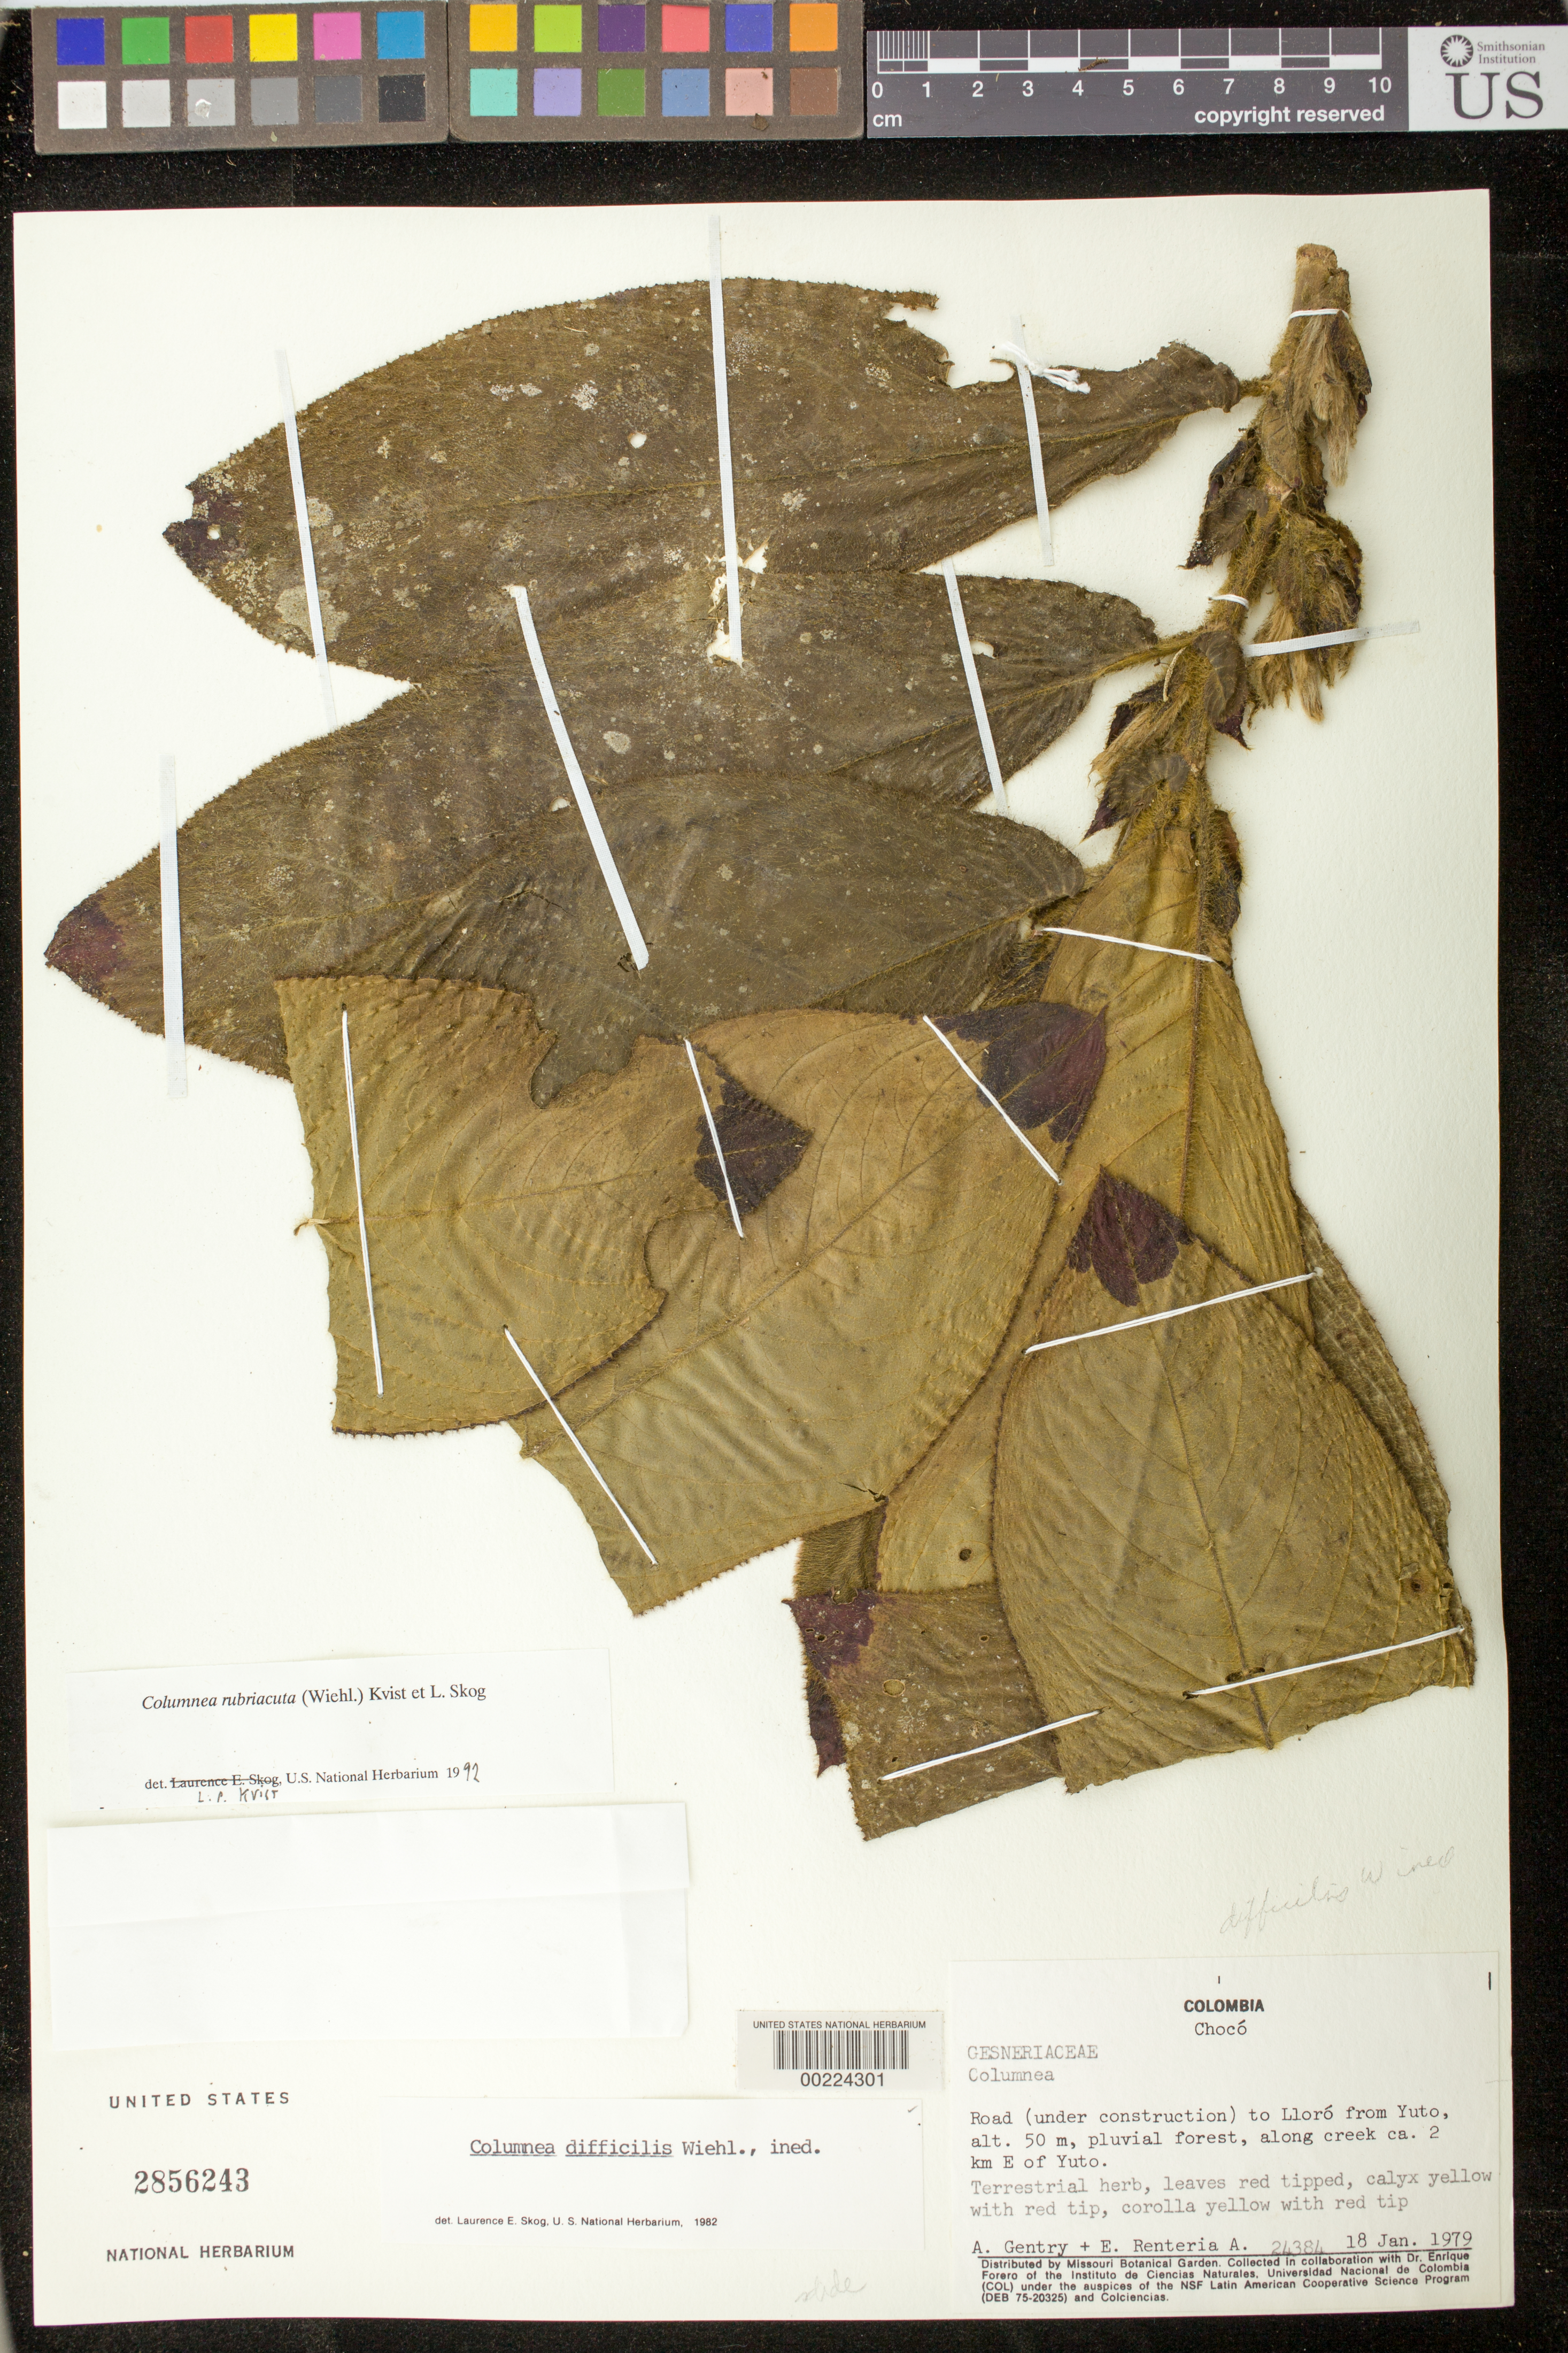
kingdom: Plantae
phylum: Tracheophyta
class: Magnoliopsida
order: Lamiales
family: Gesneriaceae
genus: Columnea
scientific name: Columnea rubriacuta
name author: (Wiehler) L.P. Kvist & L.E. Skog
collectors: A. H. Gentry & E. Renteria A.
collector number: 24384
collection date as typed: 18 Jan 1979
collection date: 1979-01-18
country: Colombia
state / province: Chocó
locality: Road (under construction) to Lloro from Yuto, along creek ca 2 km E of Yuto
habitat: Pluvial forest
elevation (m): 50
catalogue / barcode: US 2856243